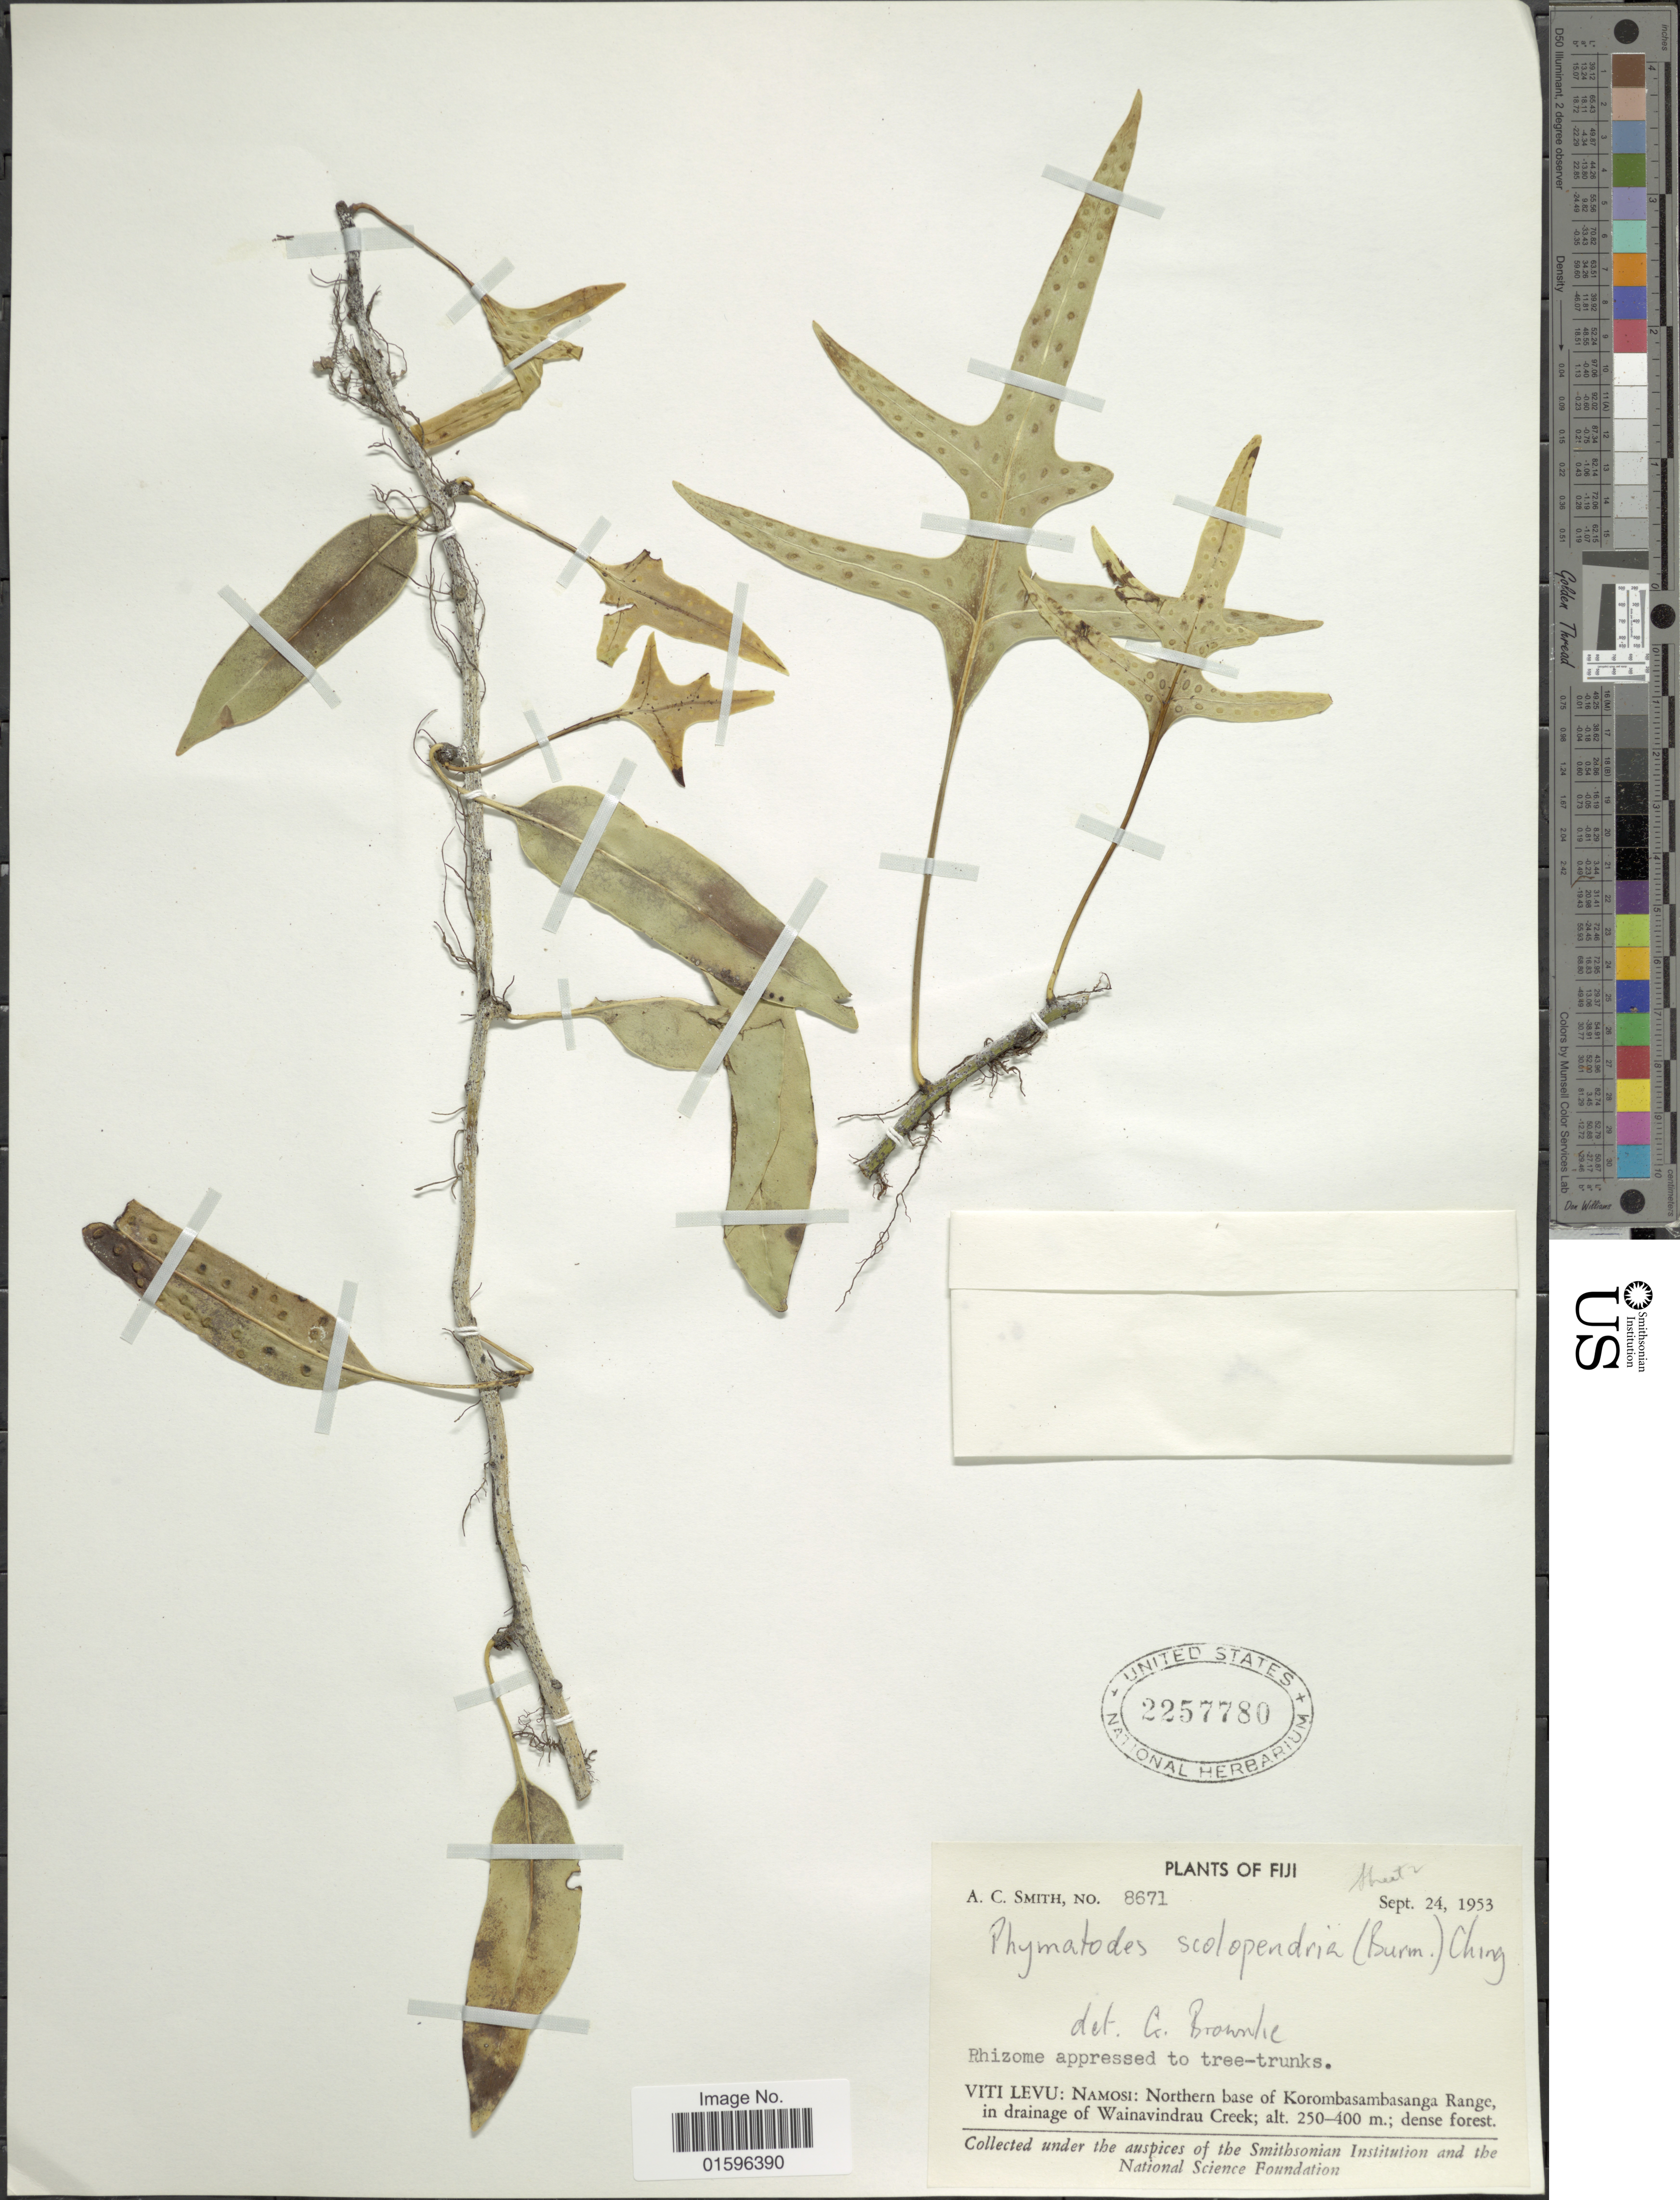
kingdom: Plantae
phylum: Tracheophyta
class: Polypodiopsida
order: Polypodiales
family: Polypodiaceae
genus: Polypodium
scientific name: Polypodium scolopendria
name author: Burm. f.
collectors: A. C. Smith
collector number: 8671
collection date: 1953-09-24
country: Fiji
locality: Fiji, Viti Levu: Namosi: Northern base of Korombasambasanga Range, in drainageof Wainavindrau Creek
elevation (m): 250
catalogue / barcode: US 2257780